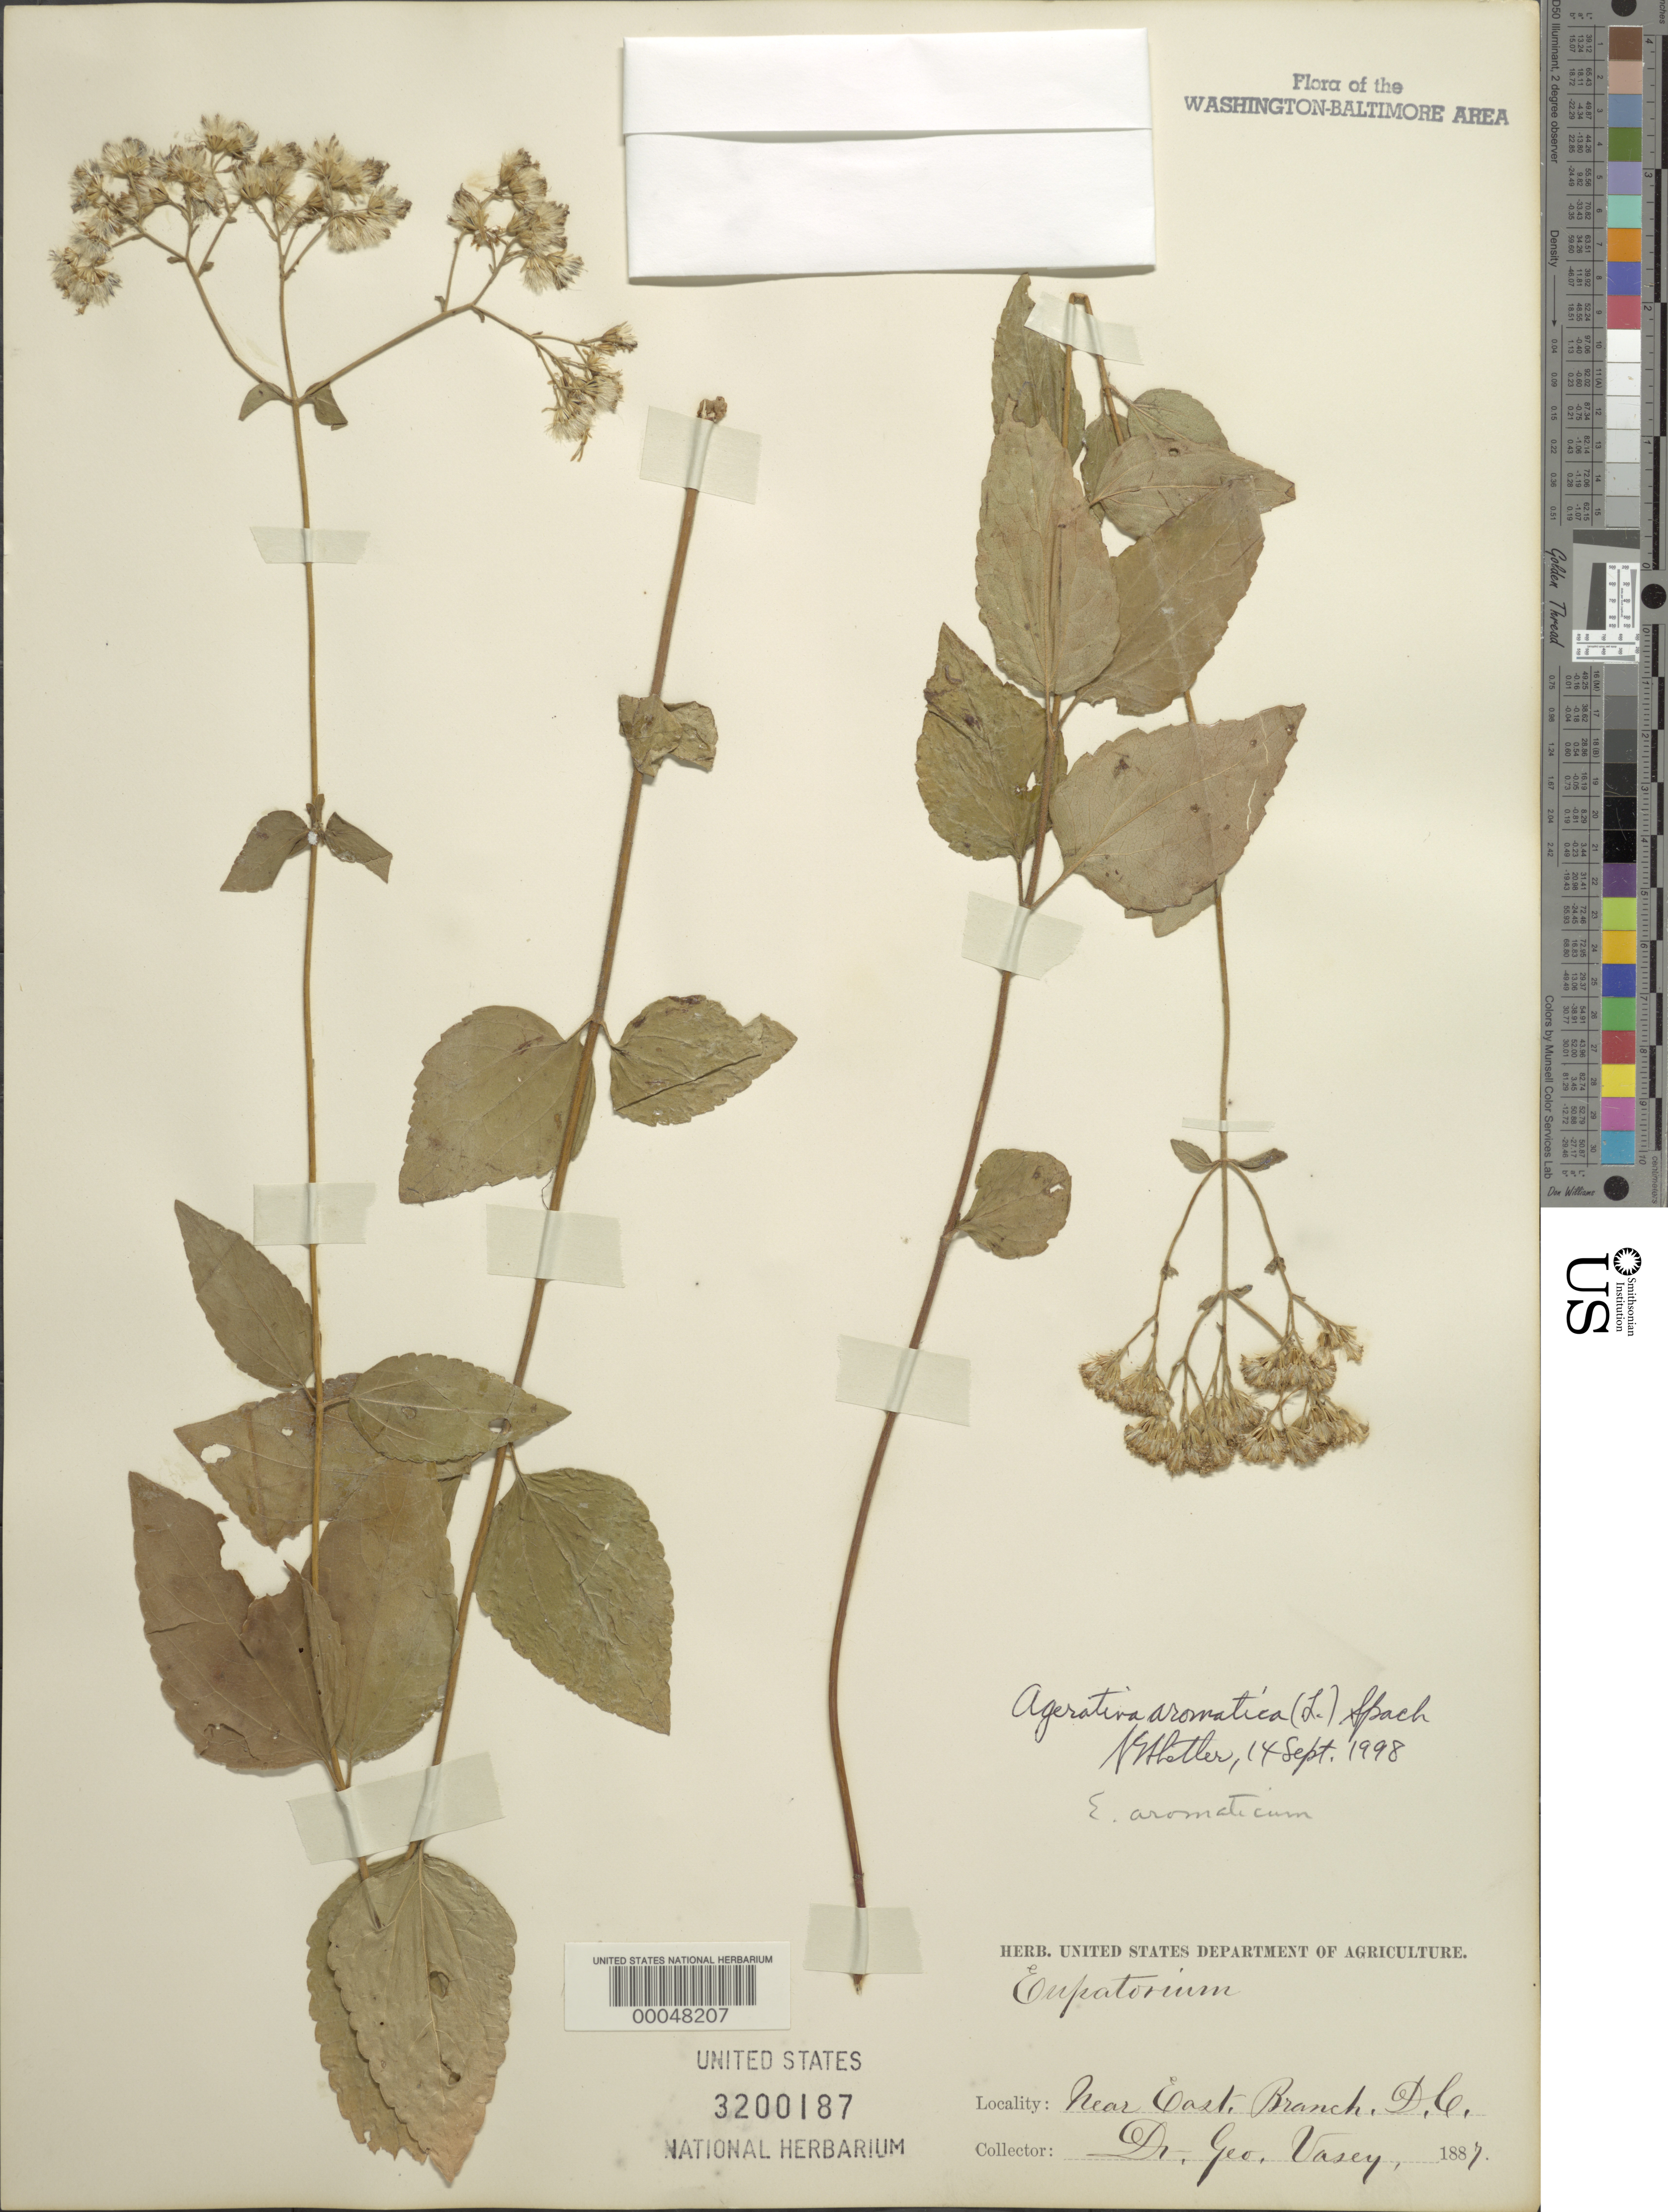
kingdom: Plantae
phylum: Tracheophyta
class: Magnoliopsida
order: Asterales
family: Asteraceae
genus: Ageratina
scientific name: Ageratina aromatica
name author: (L.) Spach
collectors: G. Vasey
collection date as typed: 1887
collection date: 1887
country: United States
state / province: District of Columbia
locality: Near E Branch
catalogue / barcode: US 3200187